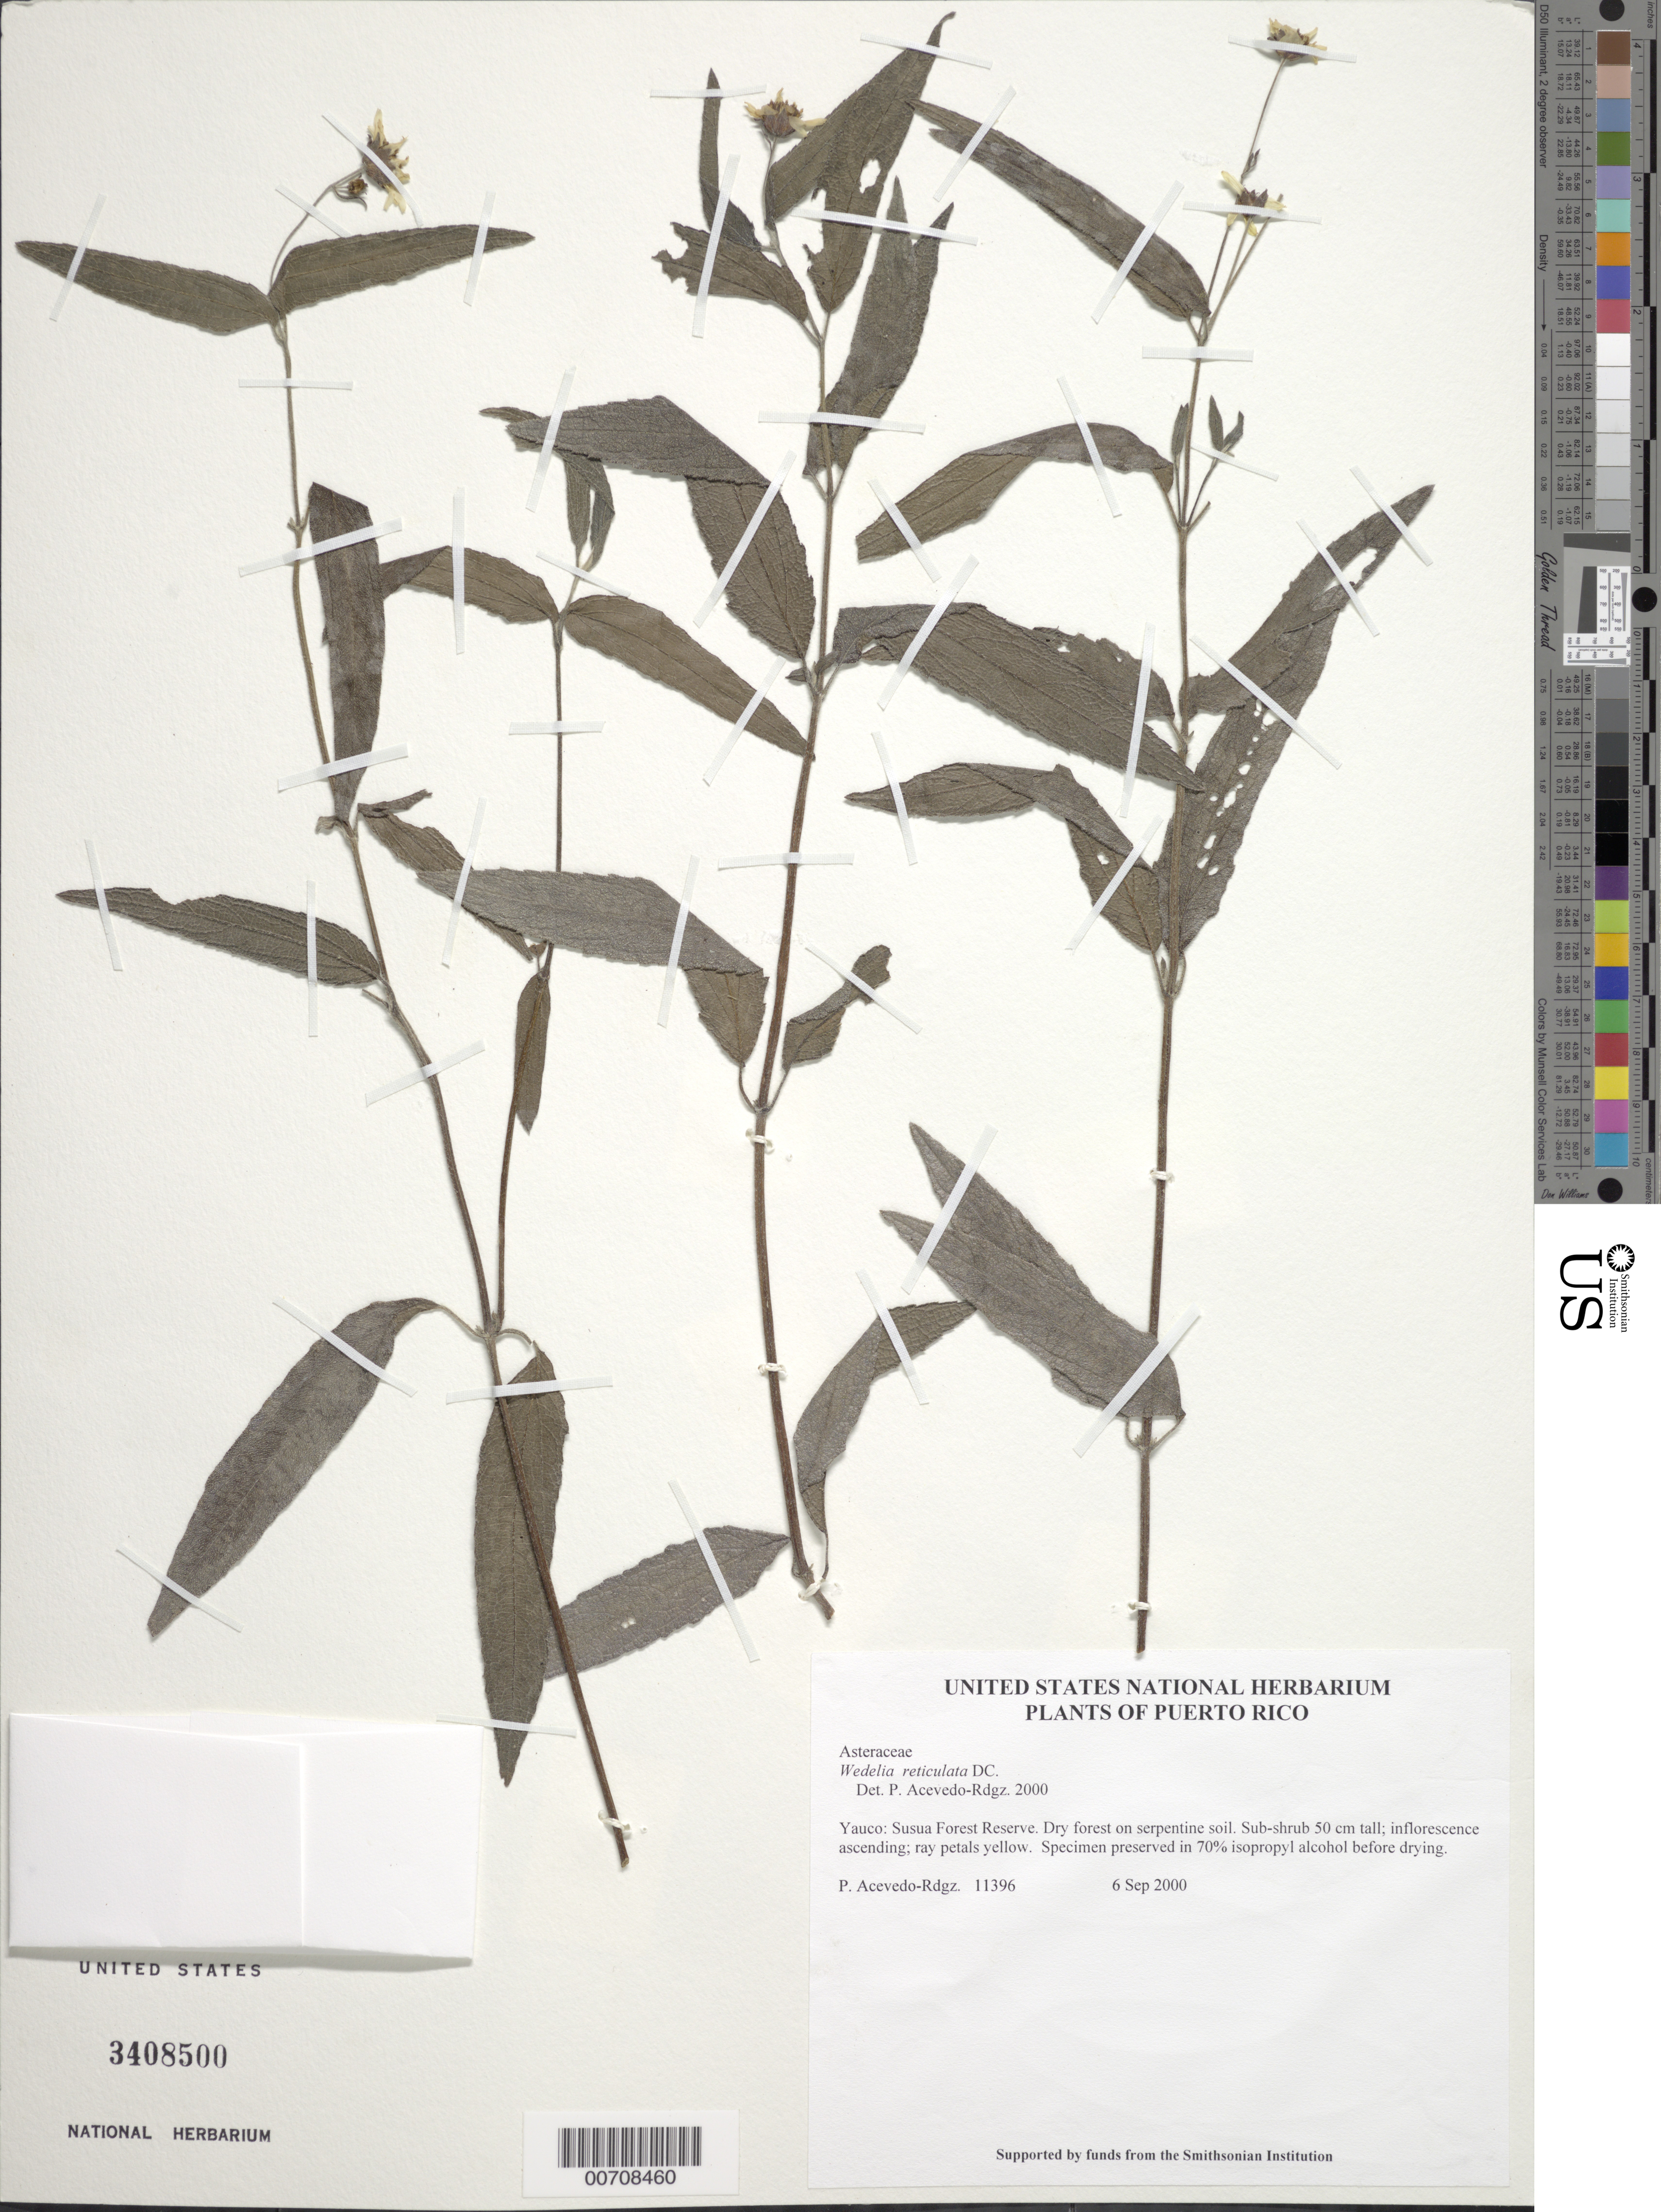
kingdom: Plantae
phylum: Tracheophyta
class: Magnoliopsida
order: Asterales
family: Asteraceae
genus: Wedelia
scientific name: Wedelia reticulata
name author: DC.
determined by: Acevedo-Rodríguez, P., (BOT), Smithsonian Institution - National Museum of Natural History (UNITED STATES)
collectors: P. Acevedo-Rodr.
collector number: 11396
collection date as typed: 06 Sep 2000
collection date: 2000-09-06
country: Puerto Rico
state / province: Yauco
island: Puerto Rico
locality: Yauco: Susua Forest Reserve.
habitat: Dry forest on serpentine soil.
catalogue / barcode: US 3408500